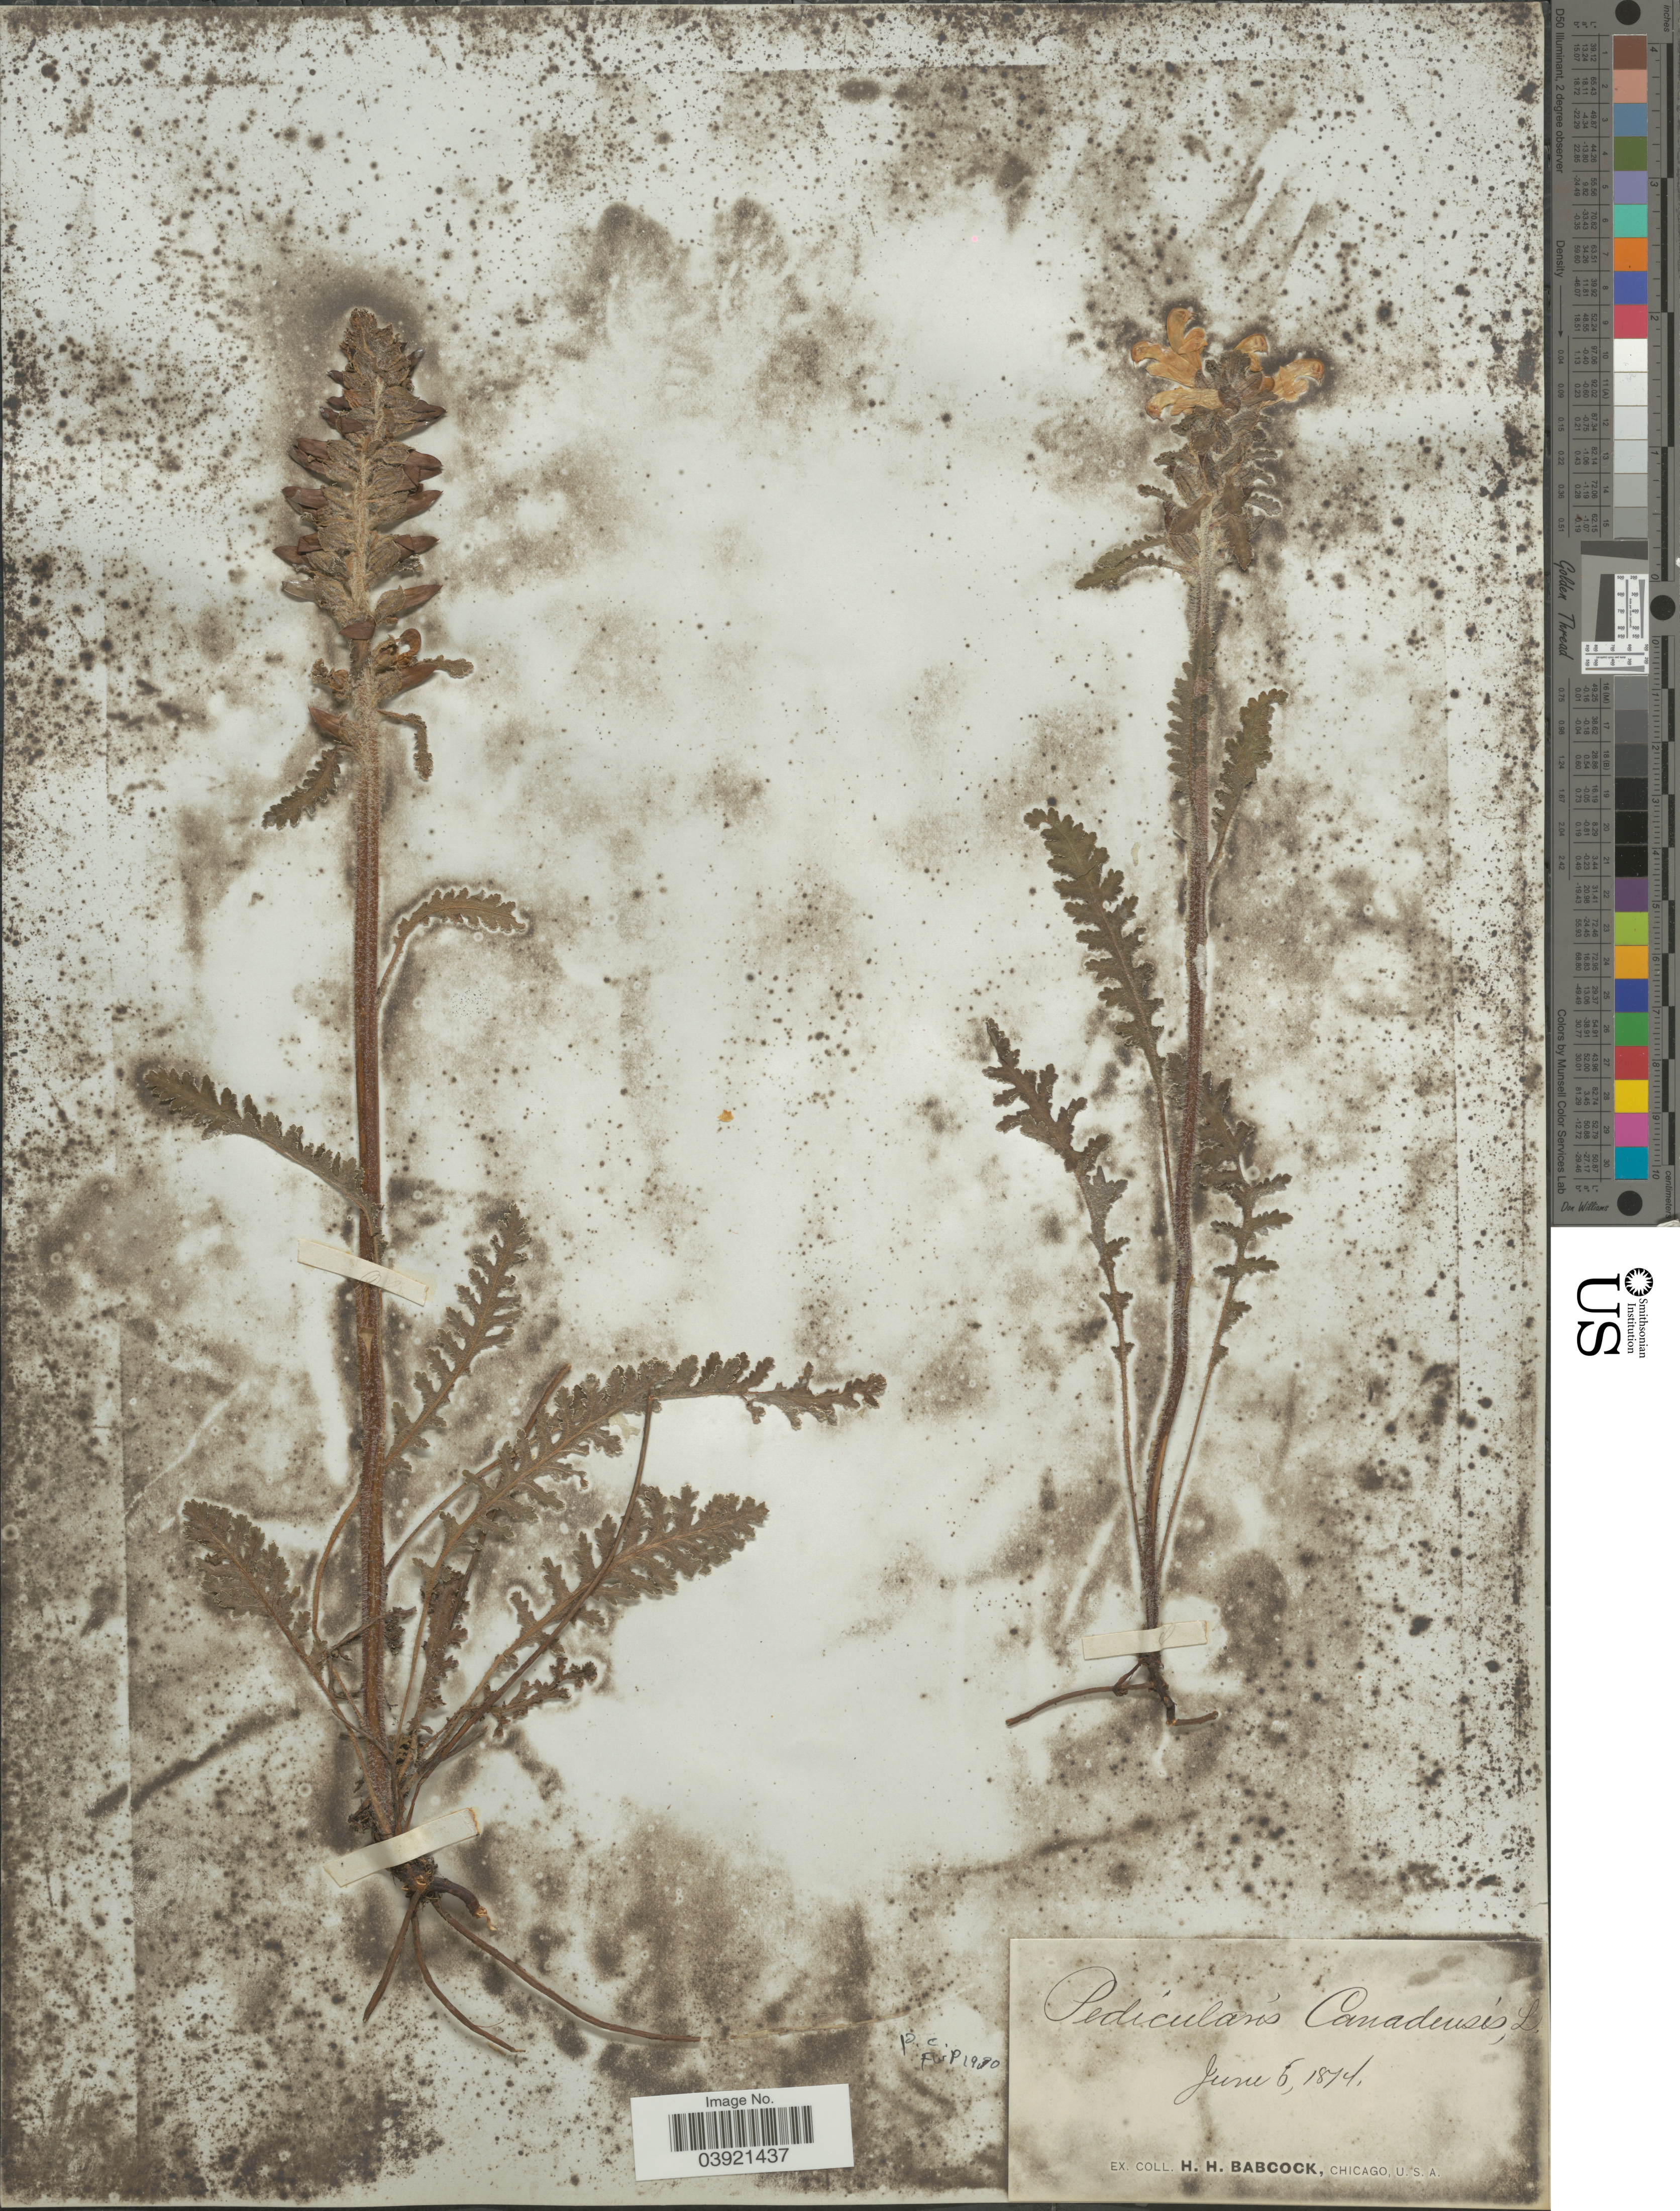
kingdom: Plantae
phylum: Tracheophyta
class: Magnoliopsida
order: Lamiales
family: Orobanchaceae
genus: Pedicularis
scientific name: Pedicularis canadensis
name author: L.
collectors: H. Babcock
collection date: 1874-06-06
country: United States